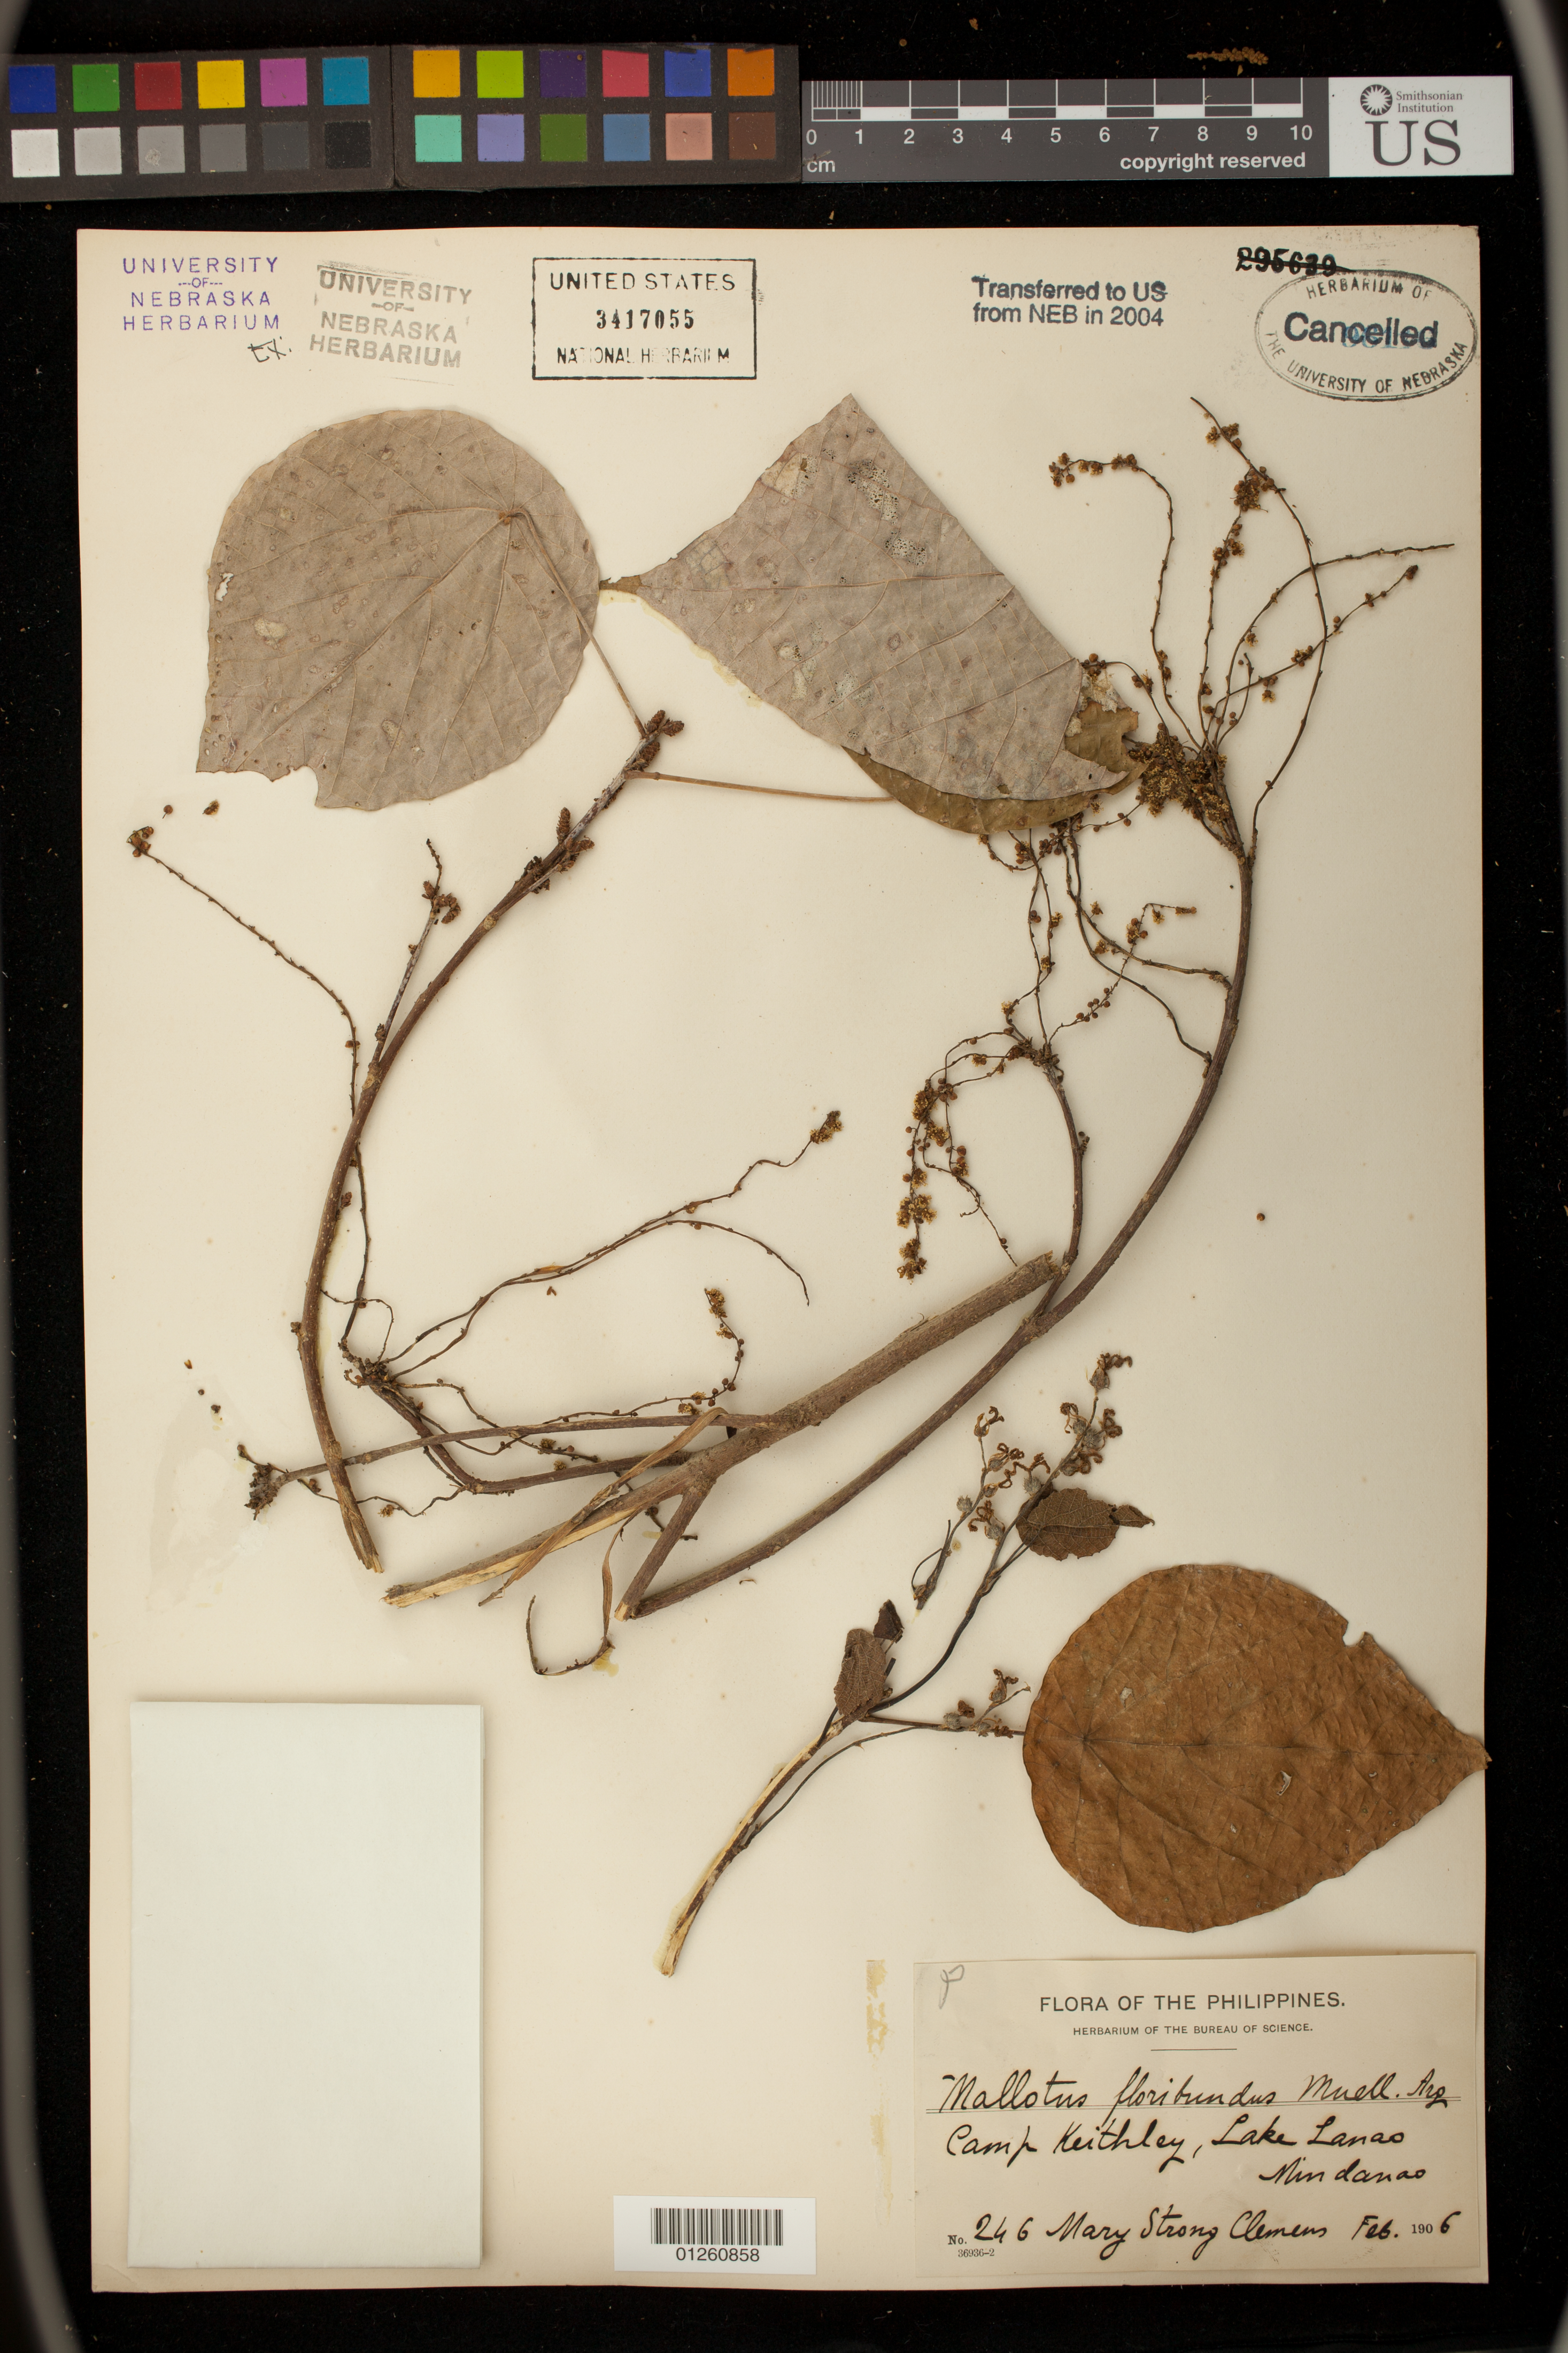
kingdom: Plantae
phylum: Tracheophyta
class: Magnoliopsida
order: Malpighiales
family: Euphorbiaceae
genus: Mallotus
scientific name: Mallotus floribundus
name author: (Blume) Müll. Arg.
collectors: M. S. Clemens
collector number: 246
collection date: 1906-02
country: Philippines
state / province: Muslim Mindanao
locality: Camp Keithley, Lake Lanao, Mindanao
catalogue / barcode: US 3417055